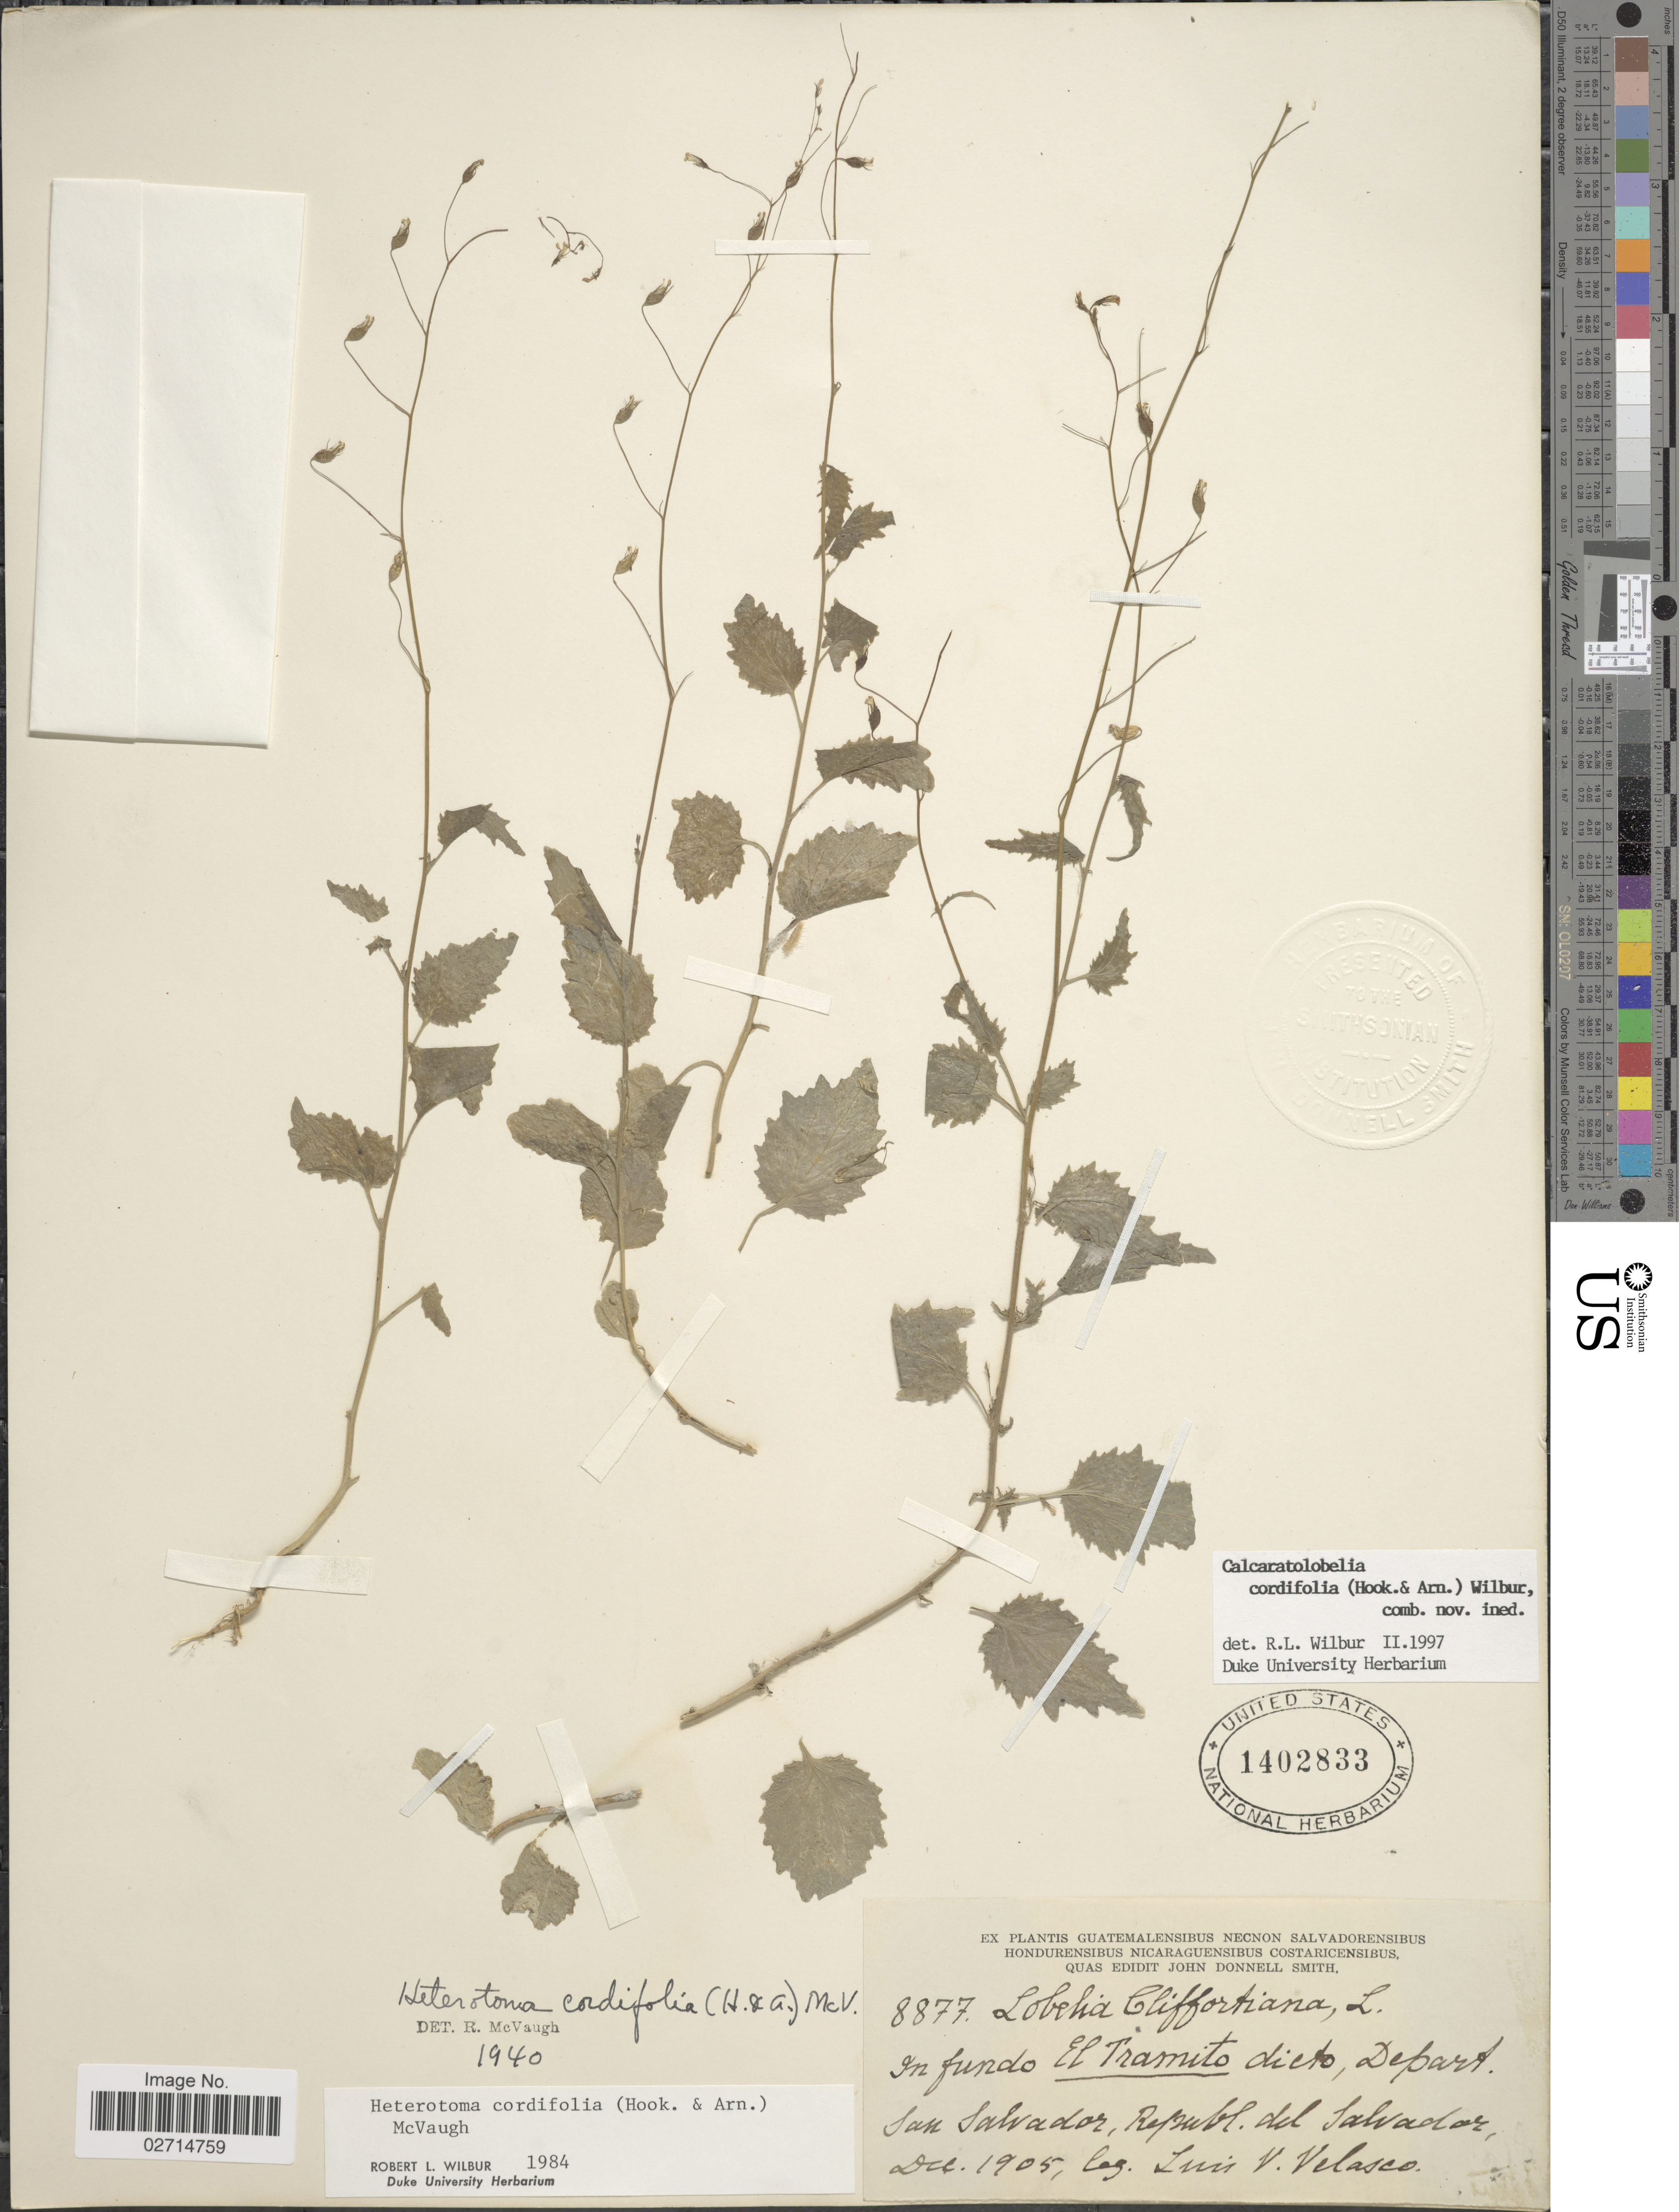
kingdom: Plantae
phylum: Tracheophyta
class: Magnoliopsida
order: Asterales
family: Campanulaceae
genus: Lobelia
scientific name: Lobelia cordifolia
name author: Hook. & Arn.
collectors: L. Velasco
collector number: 8877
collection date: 1905-12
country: El Salvador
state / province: San Salvador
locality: In fundo El Tramito dicto, Depart. San Salvador, Republ. del Salvador.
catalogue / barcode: US 1402833